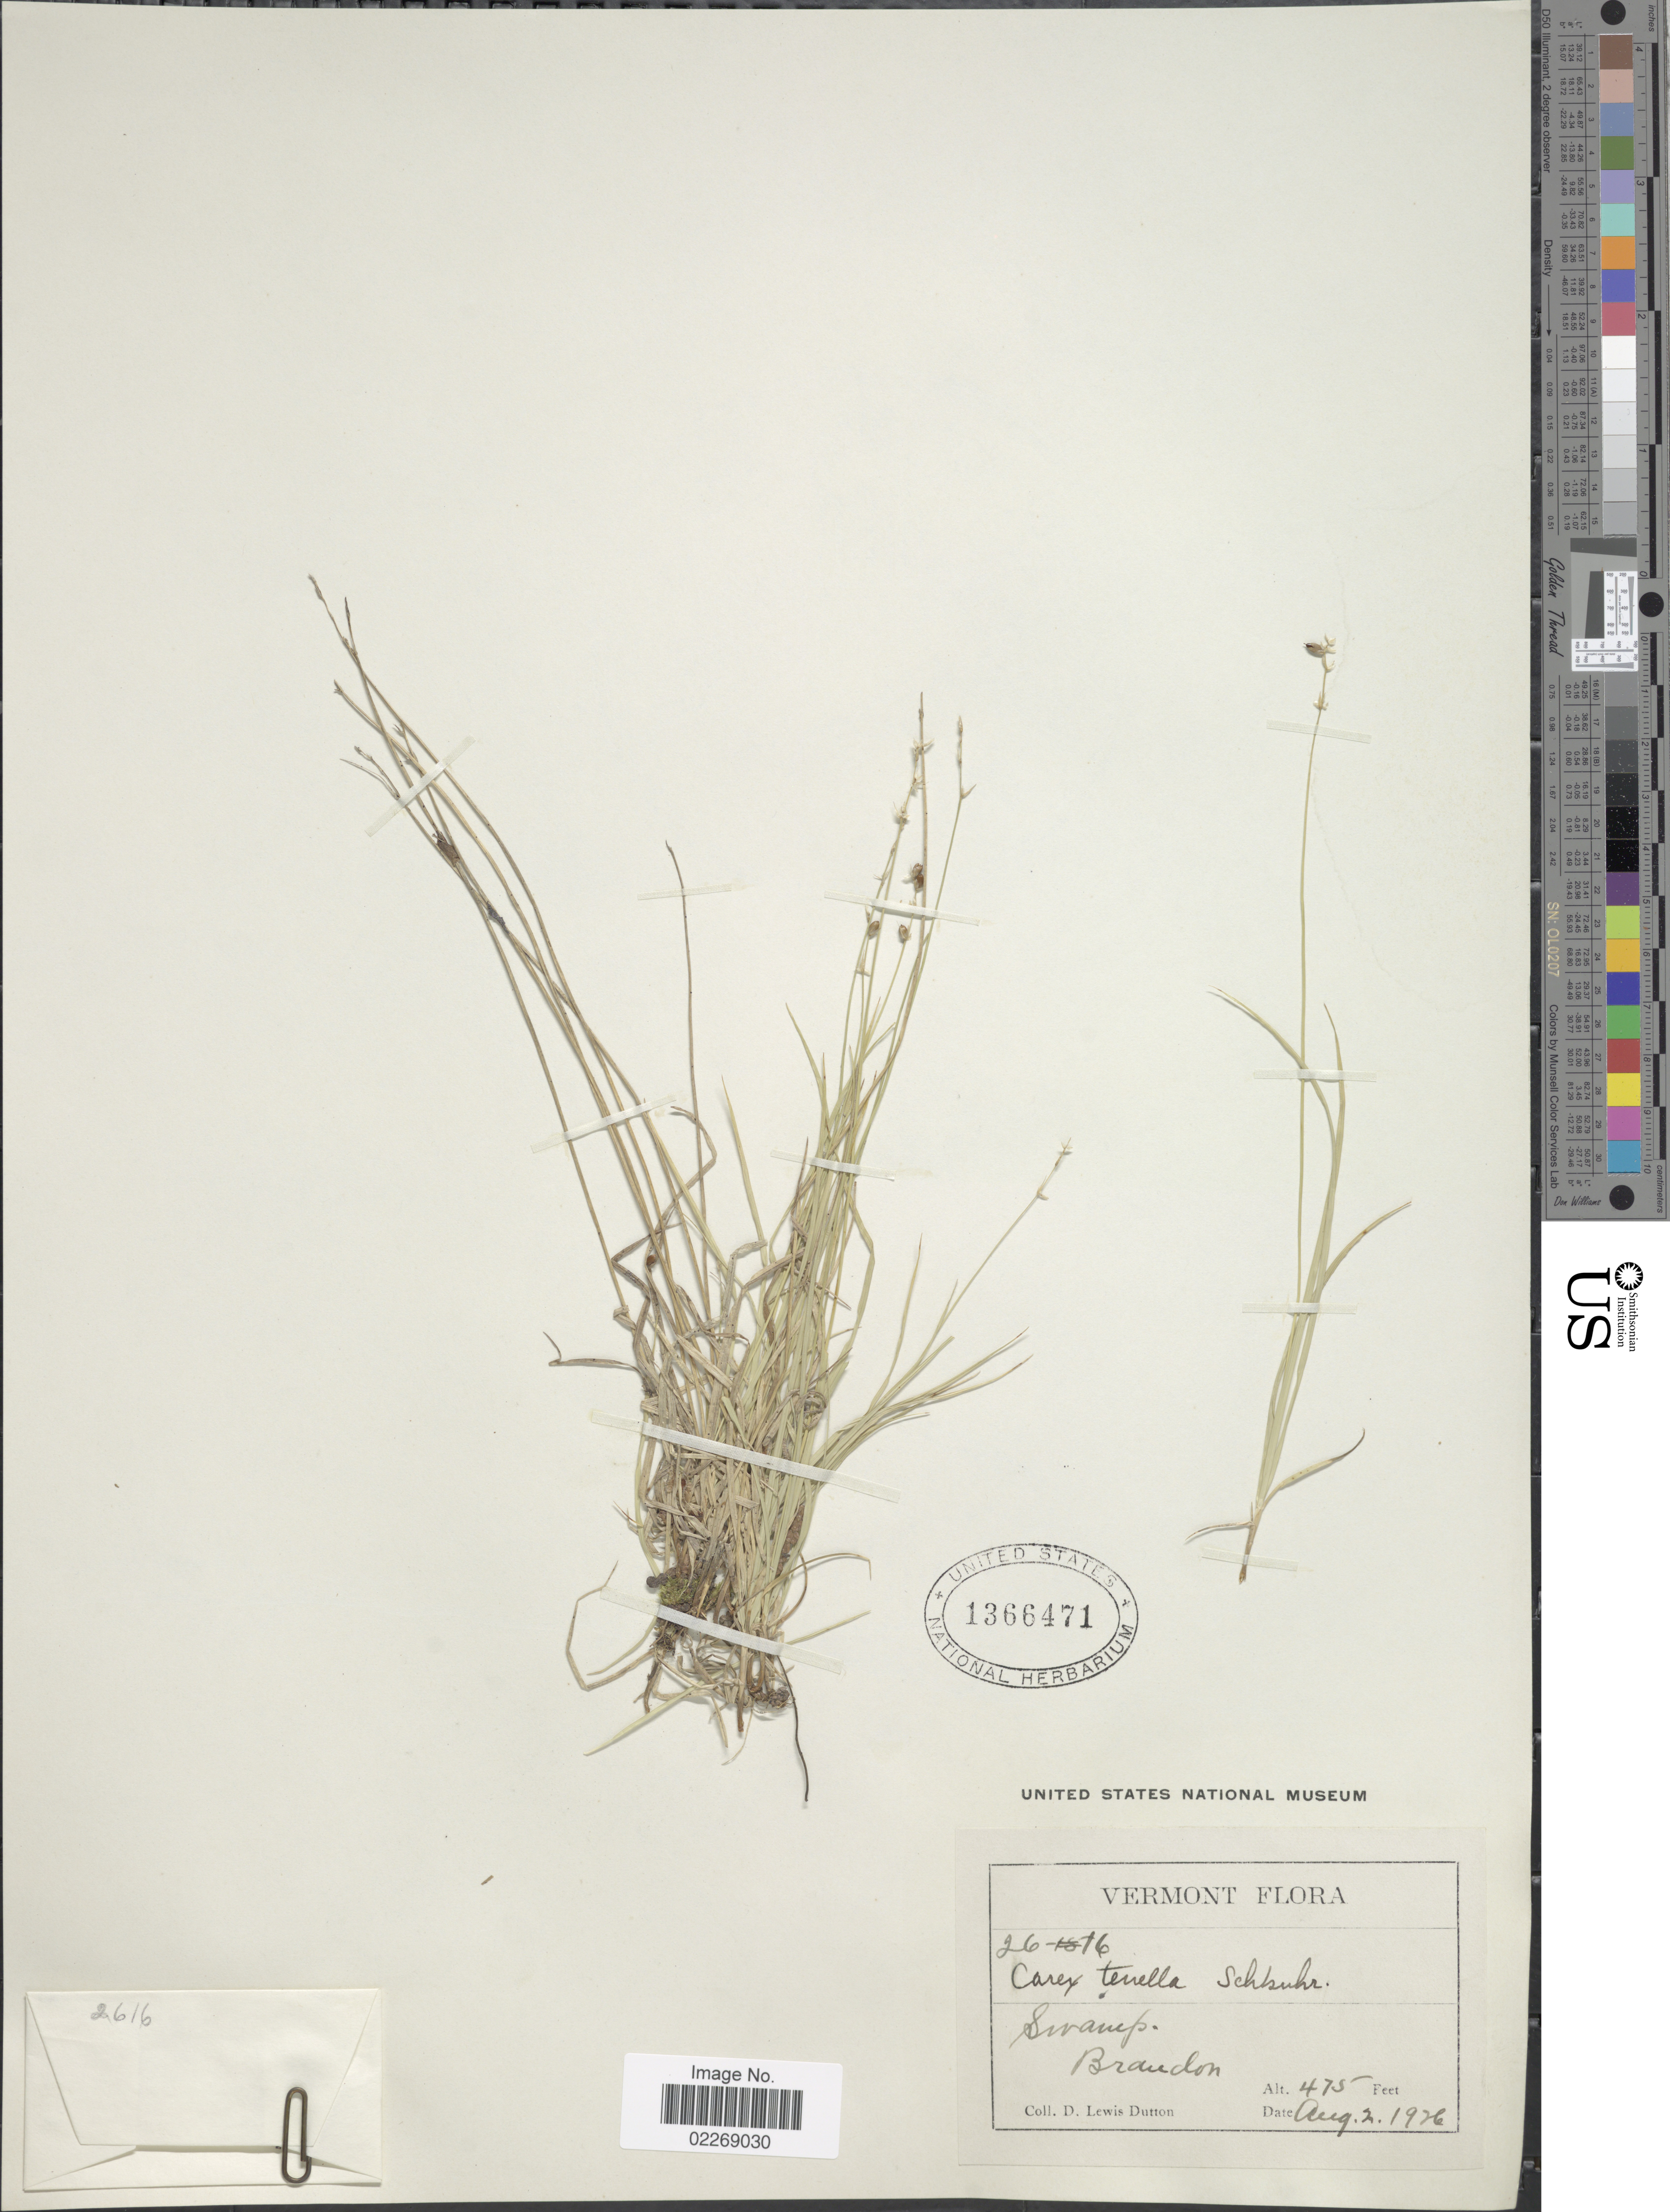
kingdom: Plantae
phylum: Tracheophyta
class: Liliopsida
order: Poales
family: Cyperaceae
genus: Carex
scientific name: Carex disperma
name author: Dewey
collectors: D. Dutton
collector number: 26-16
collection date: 1926-08-02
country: United States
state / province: Vermont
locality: Swamp, Brandon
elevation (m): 145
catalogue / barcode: US 1366471